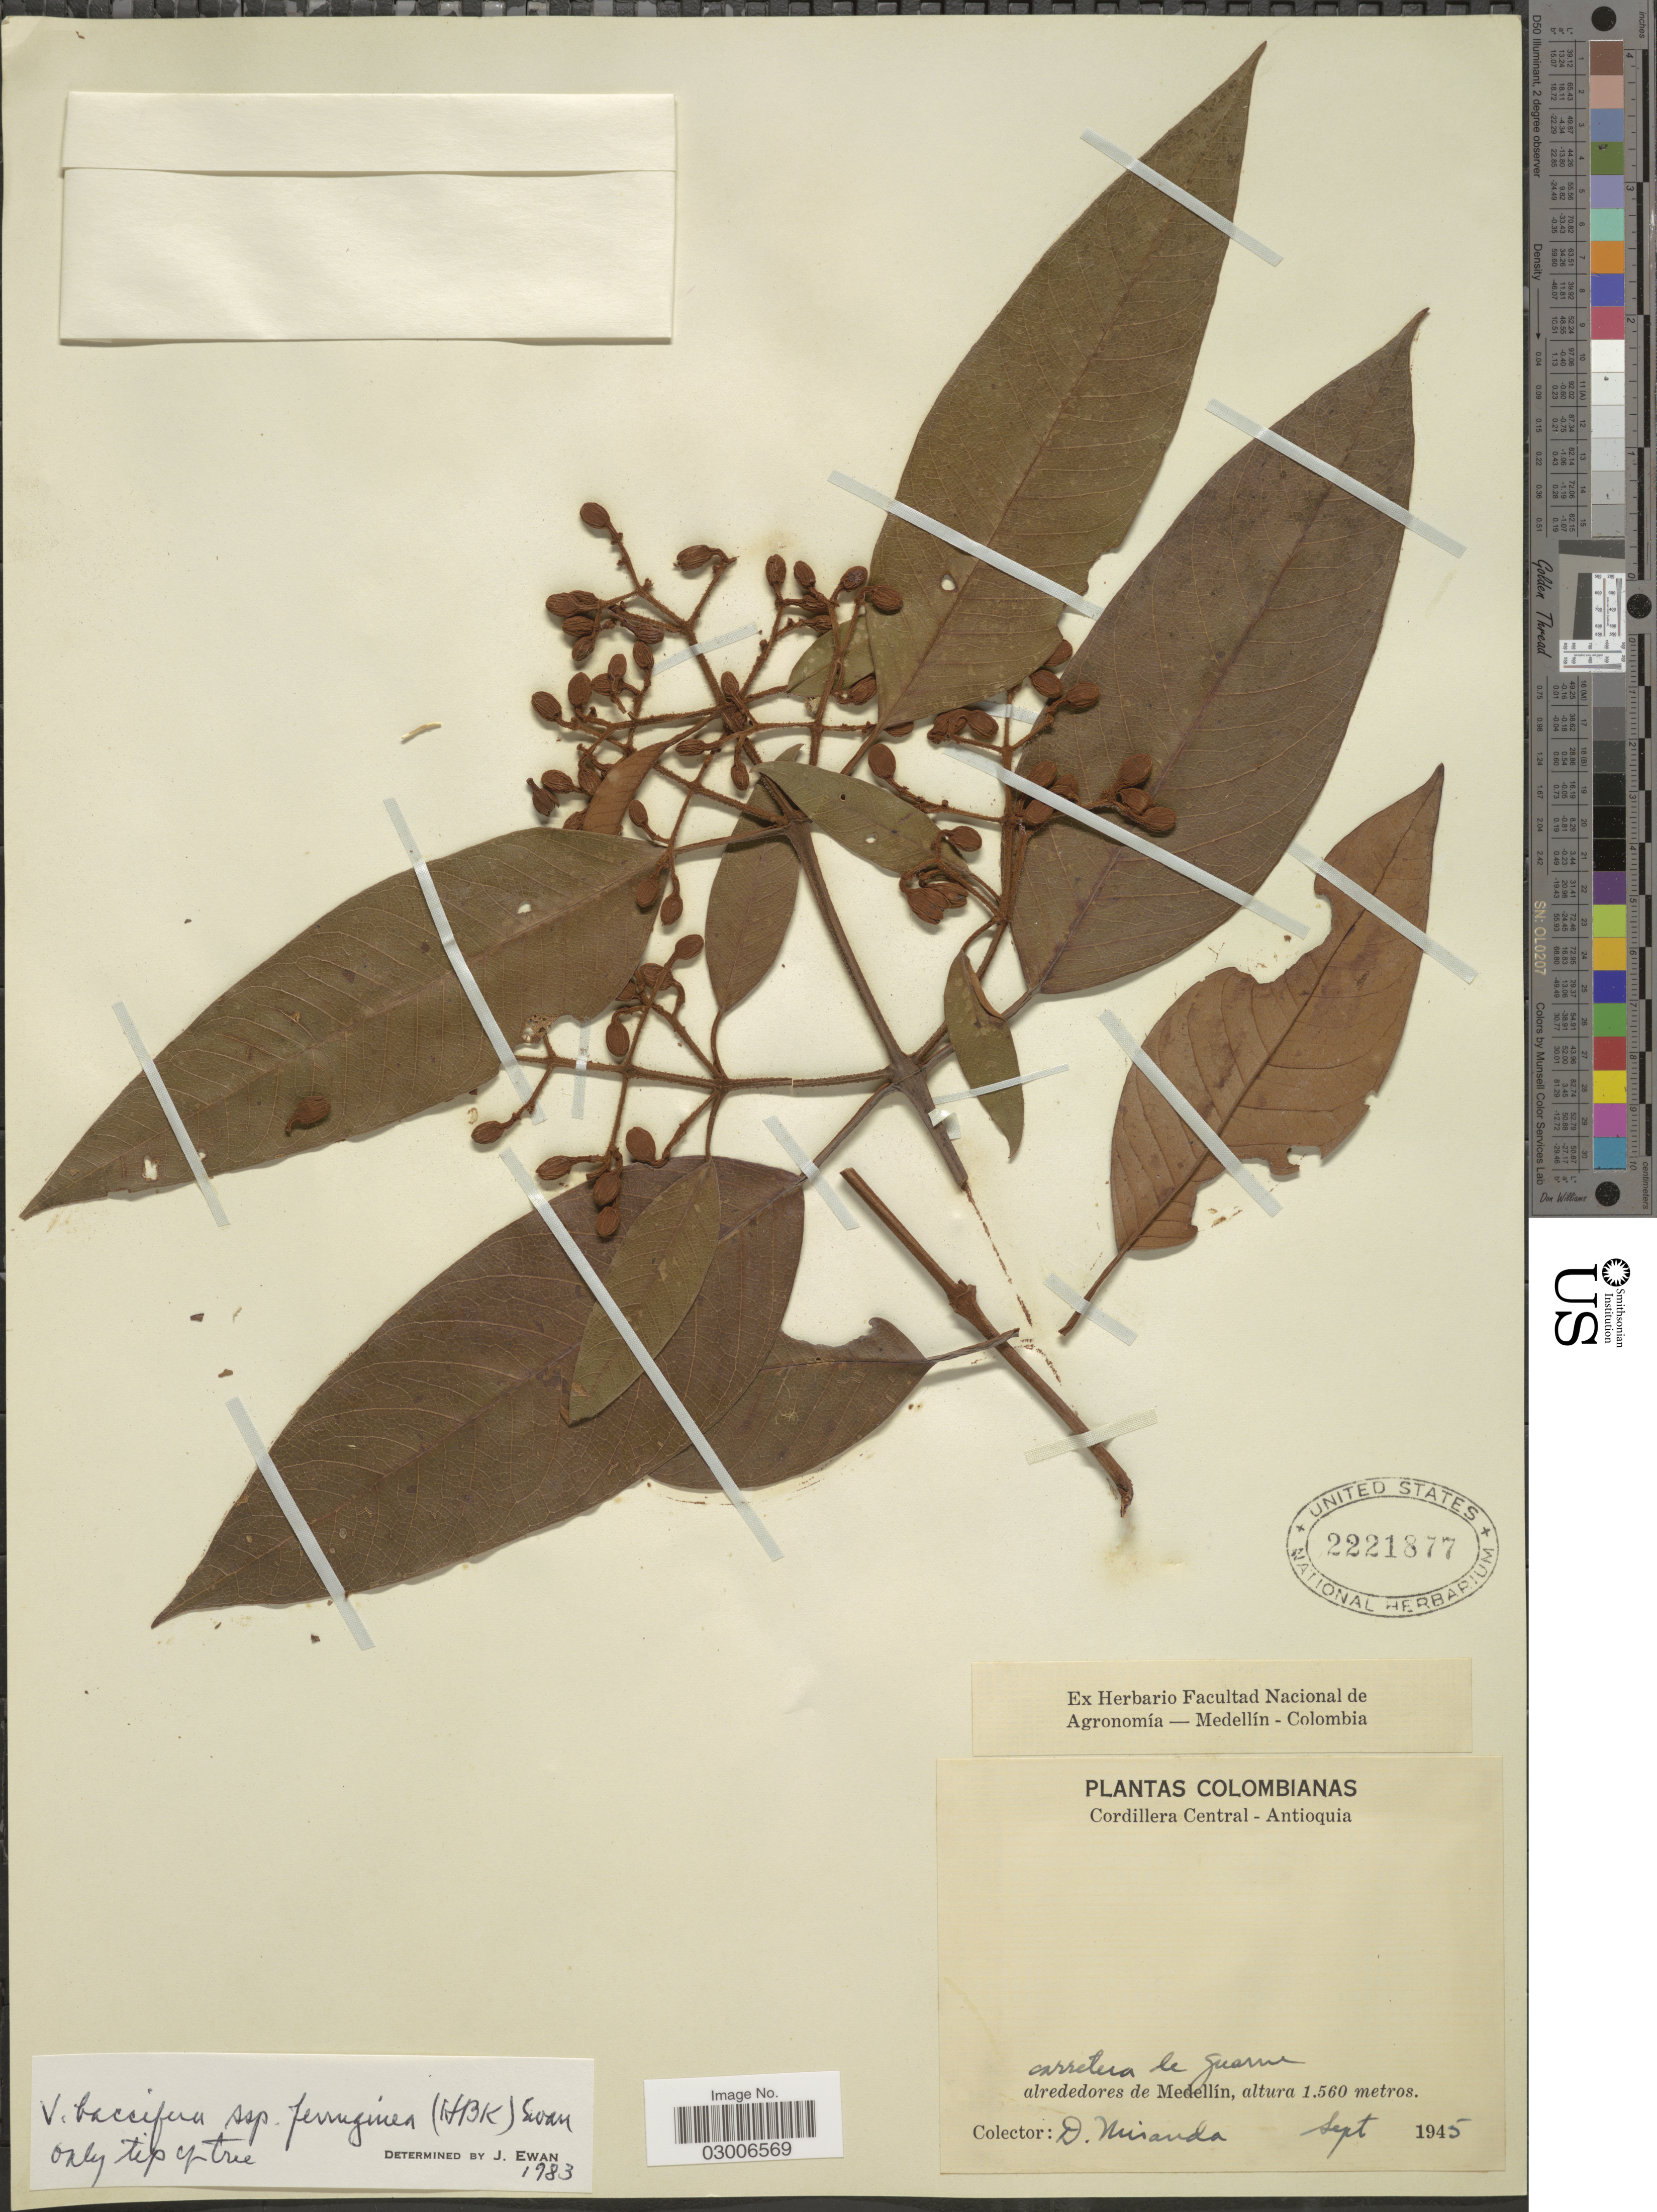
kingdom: Plantae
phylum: Tracheophyta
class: Magnoliopsida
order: Malpighiales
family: Hypericaceae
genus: Vismia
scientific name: Vismia baccifera subsp. ferruginea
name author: (Kunth) Ewan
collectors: D. Miranda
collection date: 1945-09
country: Colombia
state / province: Antioquia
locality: Cordillera Central, carretera le Guarne, alrededores de Medellín.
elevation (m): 1560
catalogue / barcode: US 2221877